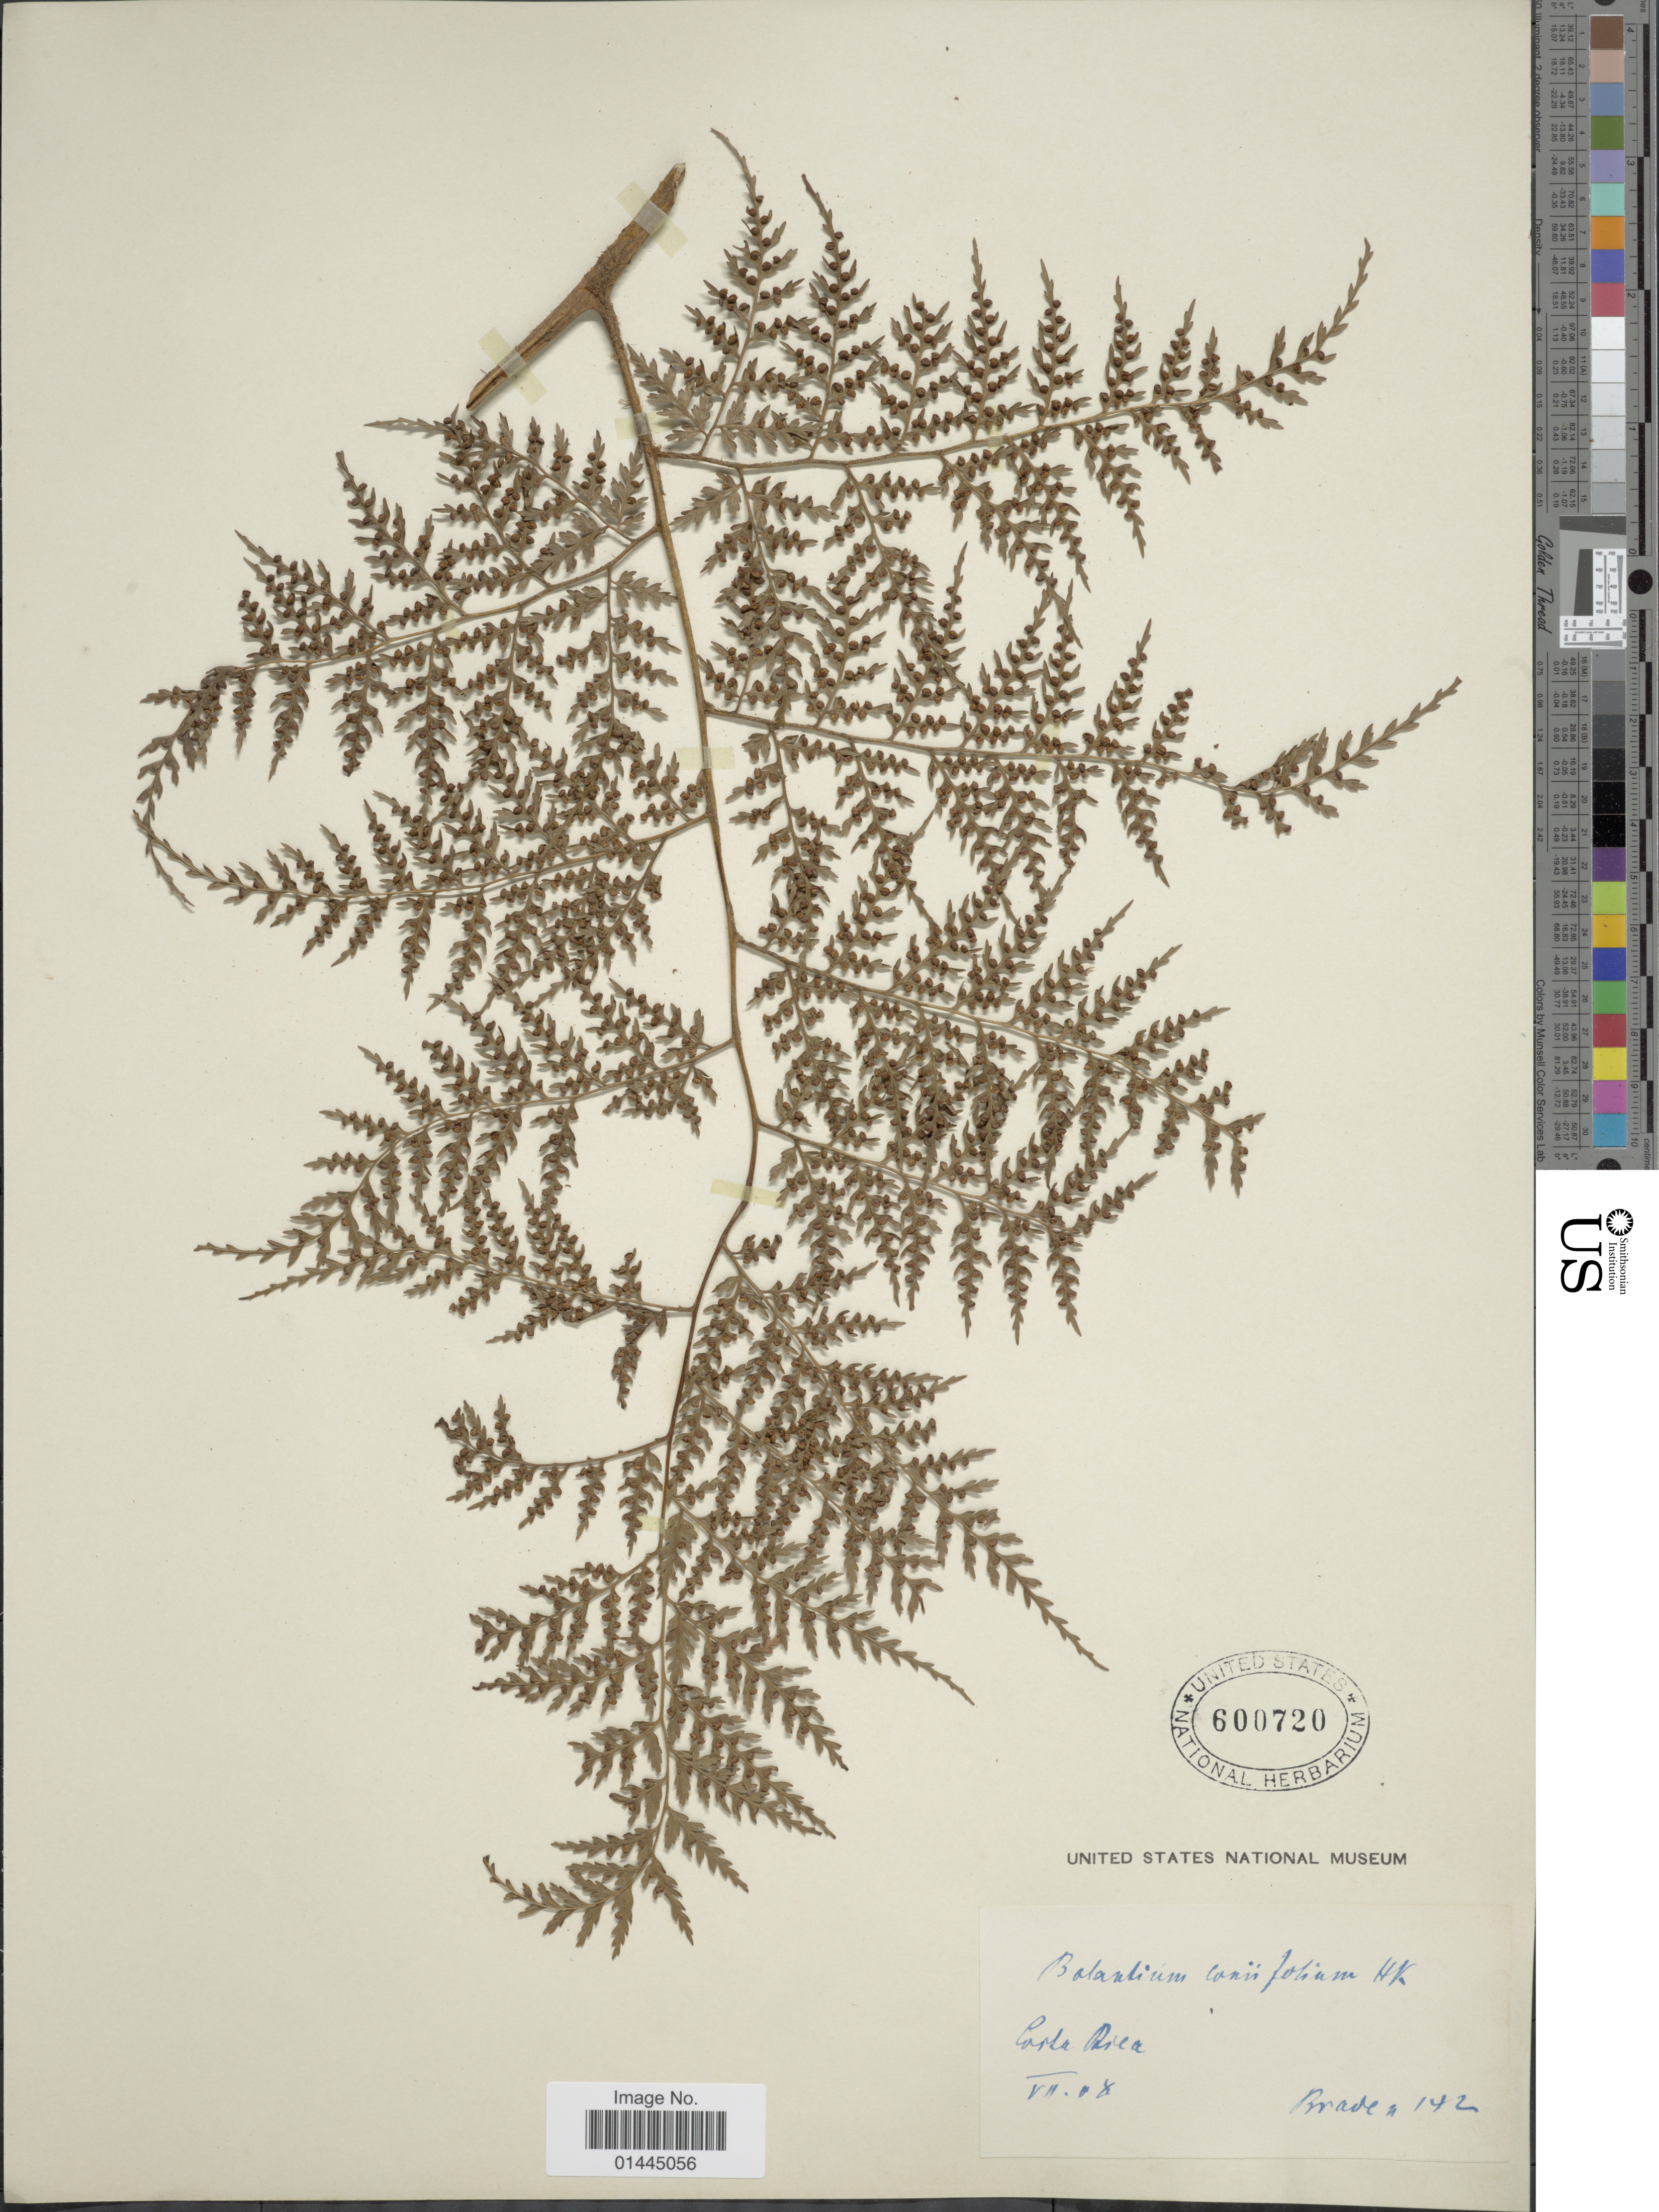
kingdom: Plantae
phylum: Tracheophyta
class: Polypodiopsida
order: Cyatheales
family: Culcitaceae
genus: Culcita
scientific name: Culcita coniifolia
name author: (Hook.) Maxon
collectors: -- Brade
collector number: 142*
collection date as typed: Transcribed d/m/y: /7/08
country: Costa Rica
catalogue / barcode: US 600720